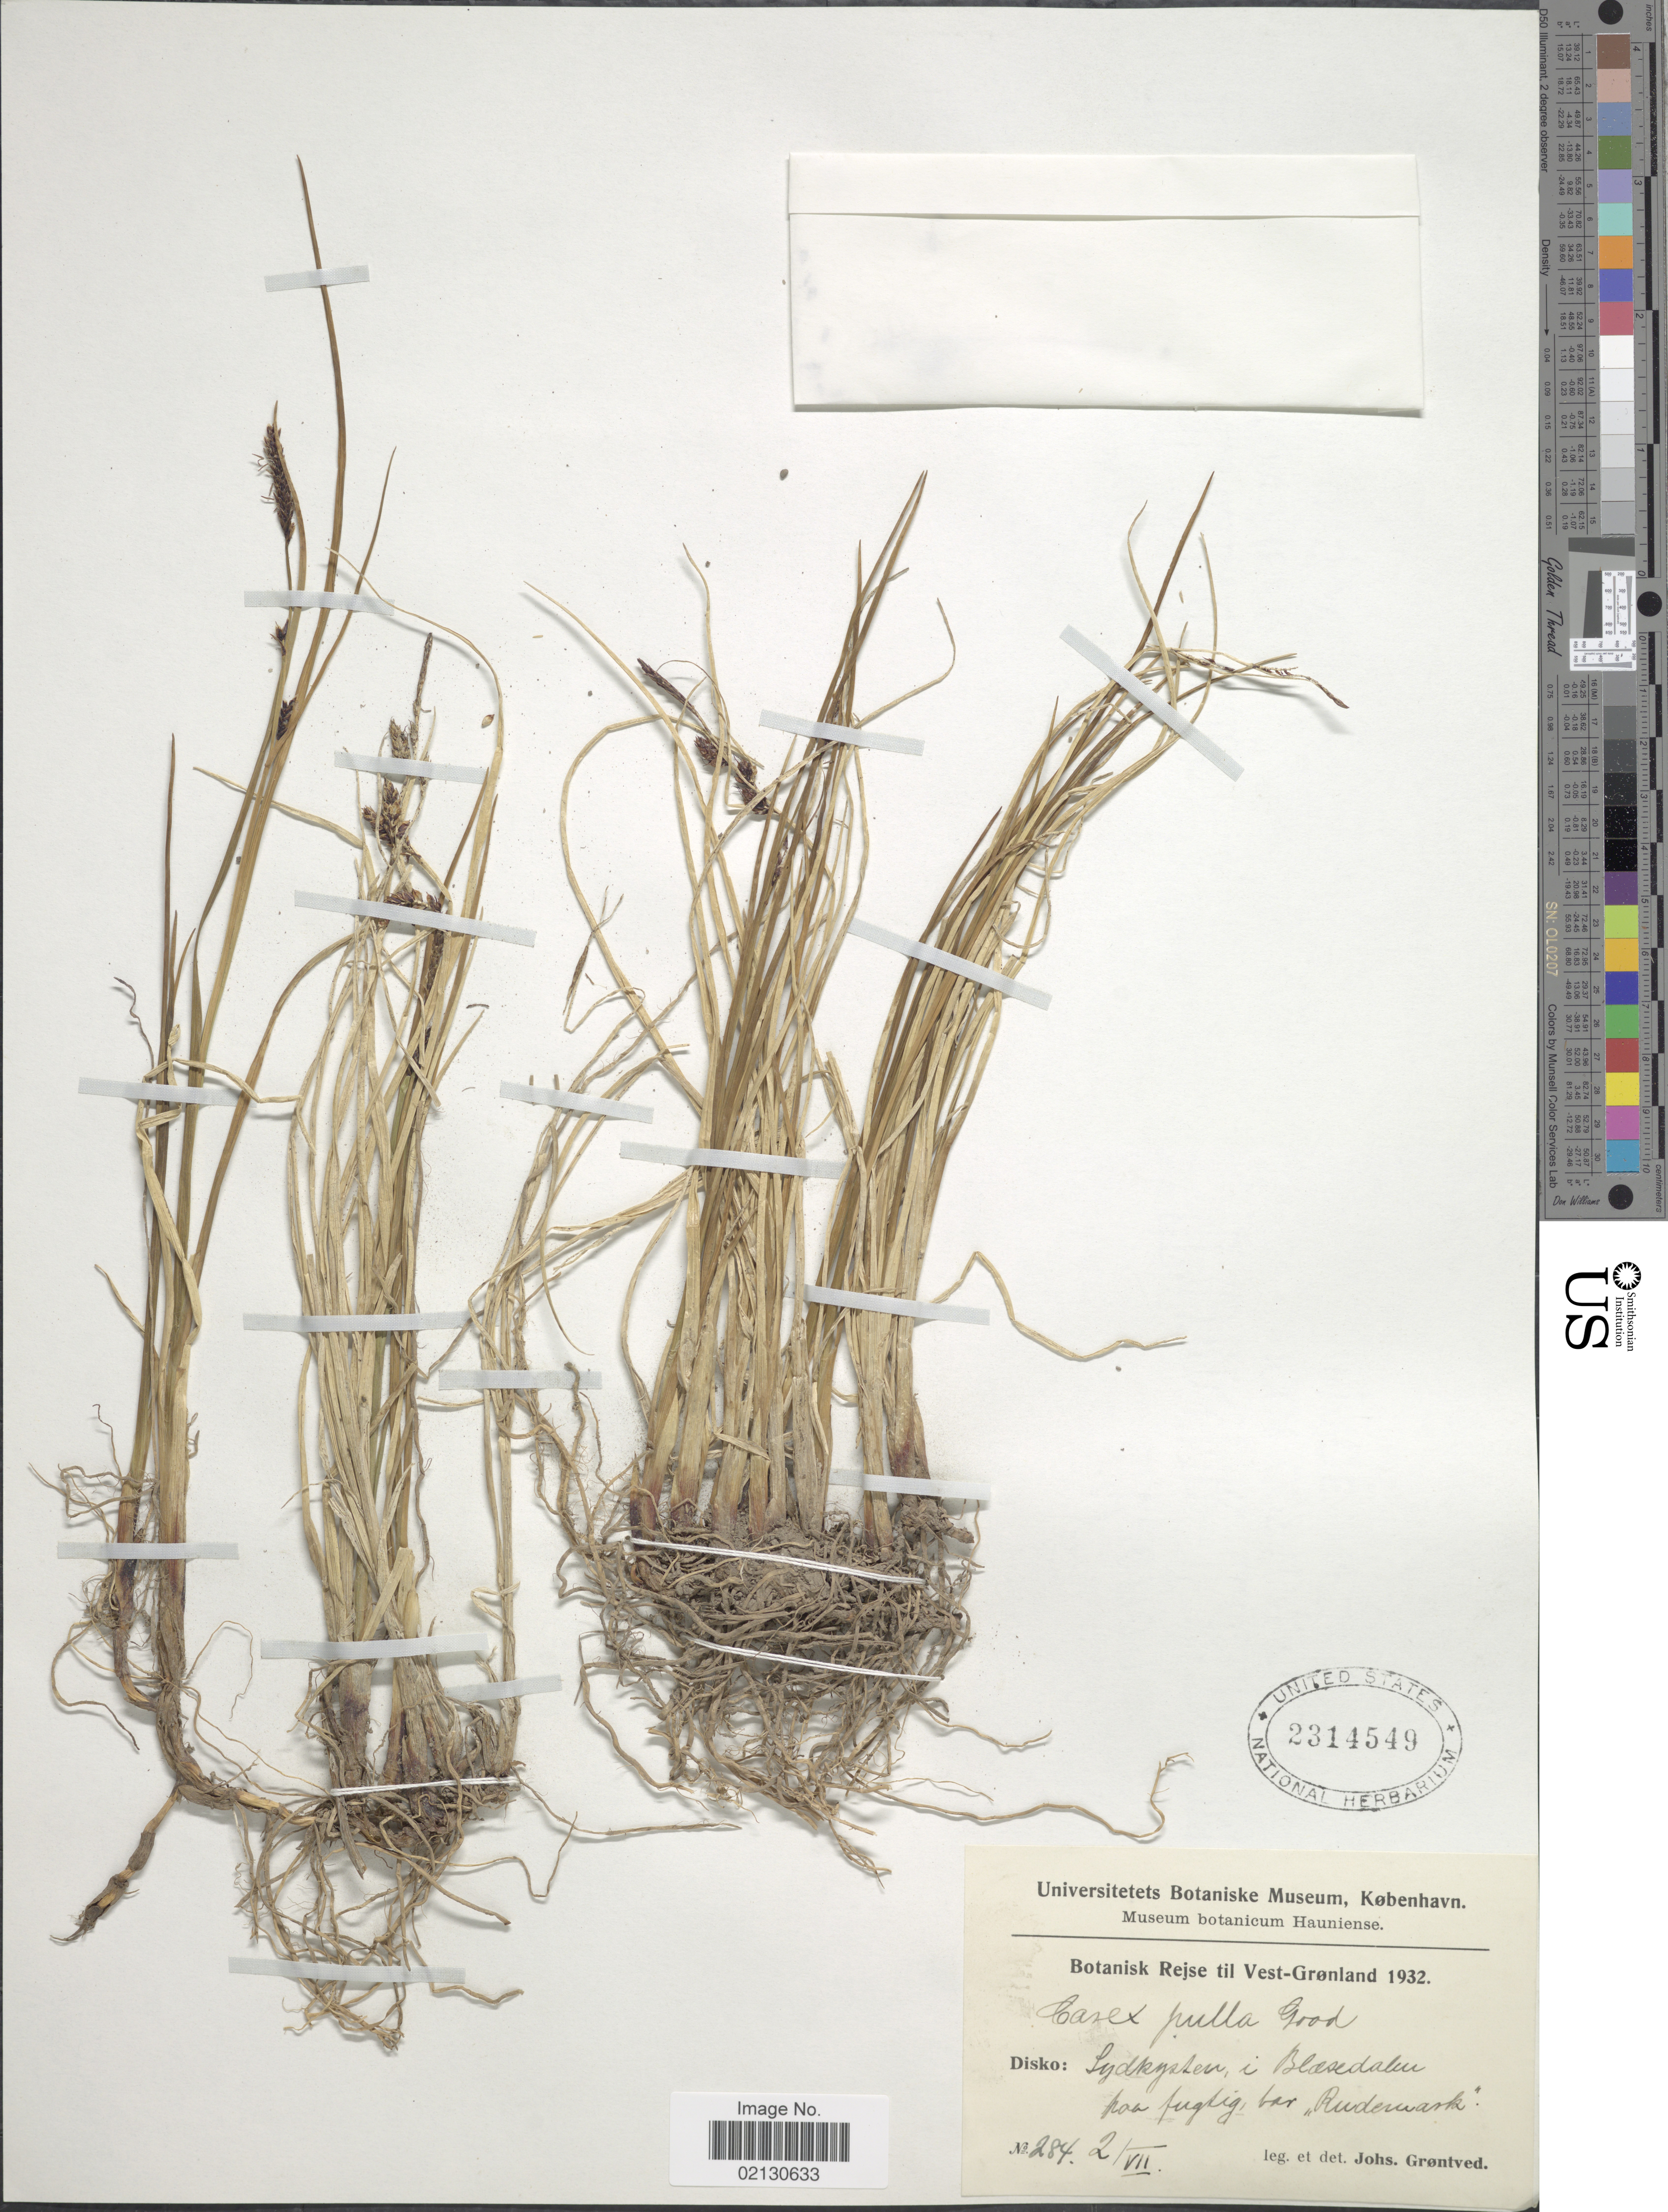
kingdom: Plantae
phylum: Tracheophyta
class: Liliopsida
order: Poales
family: Cyperaceae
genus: Carex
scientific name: Carex saxatilis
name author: L.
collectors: J. Grøntved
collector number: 284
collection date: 1932-07-02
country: Greenland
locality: Vest-Grøntland. Sydkysten, i Blasedalen paa fugtig bar Ruderwark [interpreted]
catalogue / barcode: US 2314549